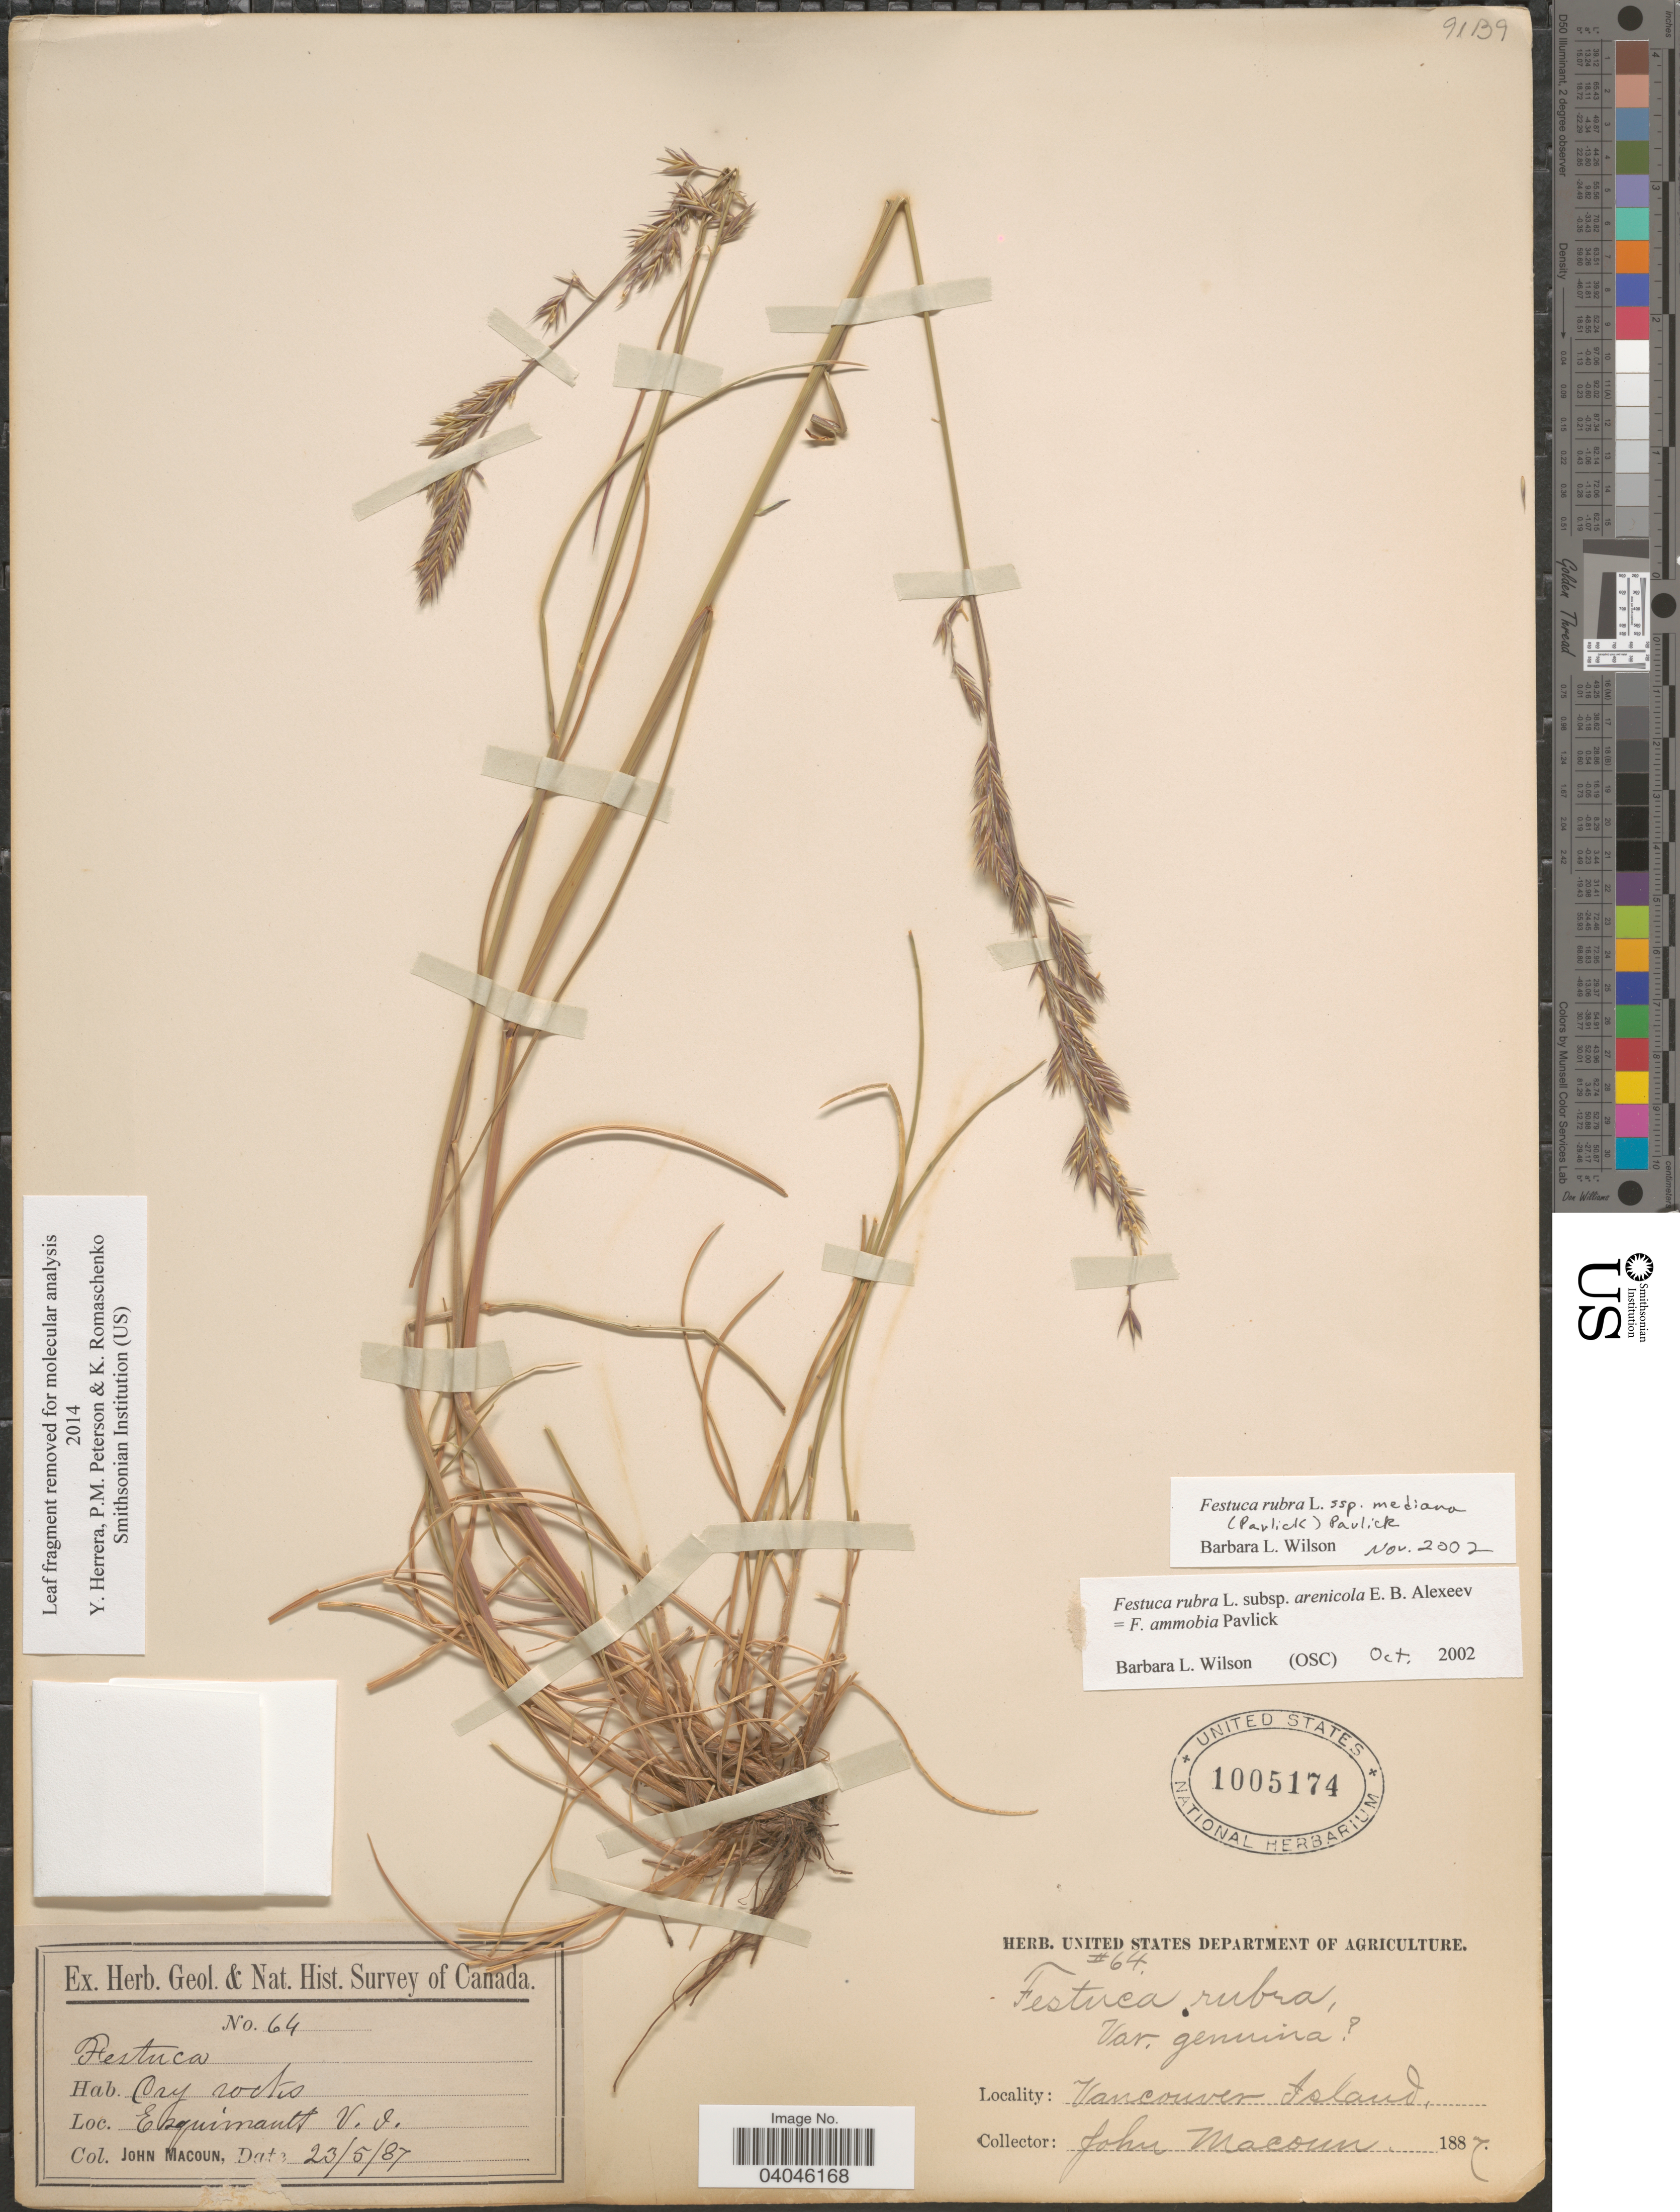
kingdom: Plantae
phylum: Tracheophyta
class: Liliopsida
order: Poales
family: Poaceae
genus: Festuca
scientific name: Festuca rubra subsp. mediana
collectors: J. Macoun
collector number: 64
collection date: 1887-05-26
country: Canada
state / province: British Columbia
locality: Vancouver Island. Dry rocks. Esquimanta.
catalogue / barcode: US 1005174